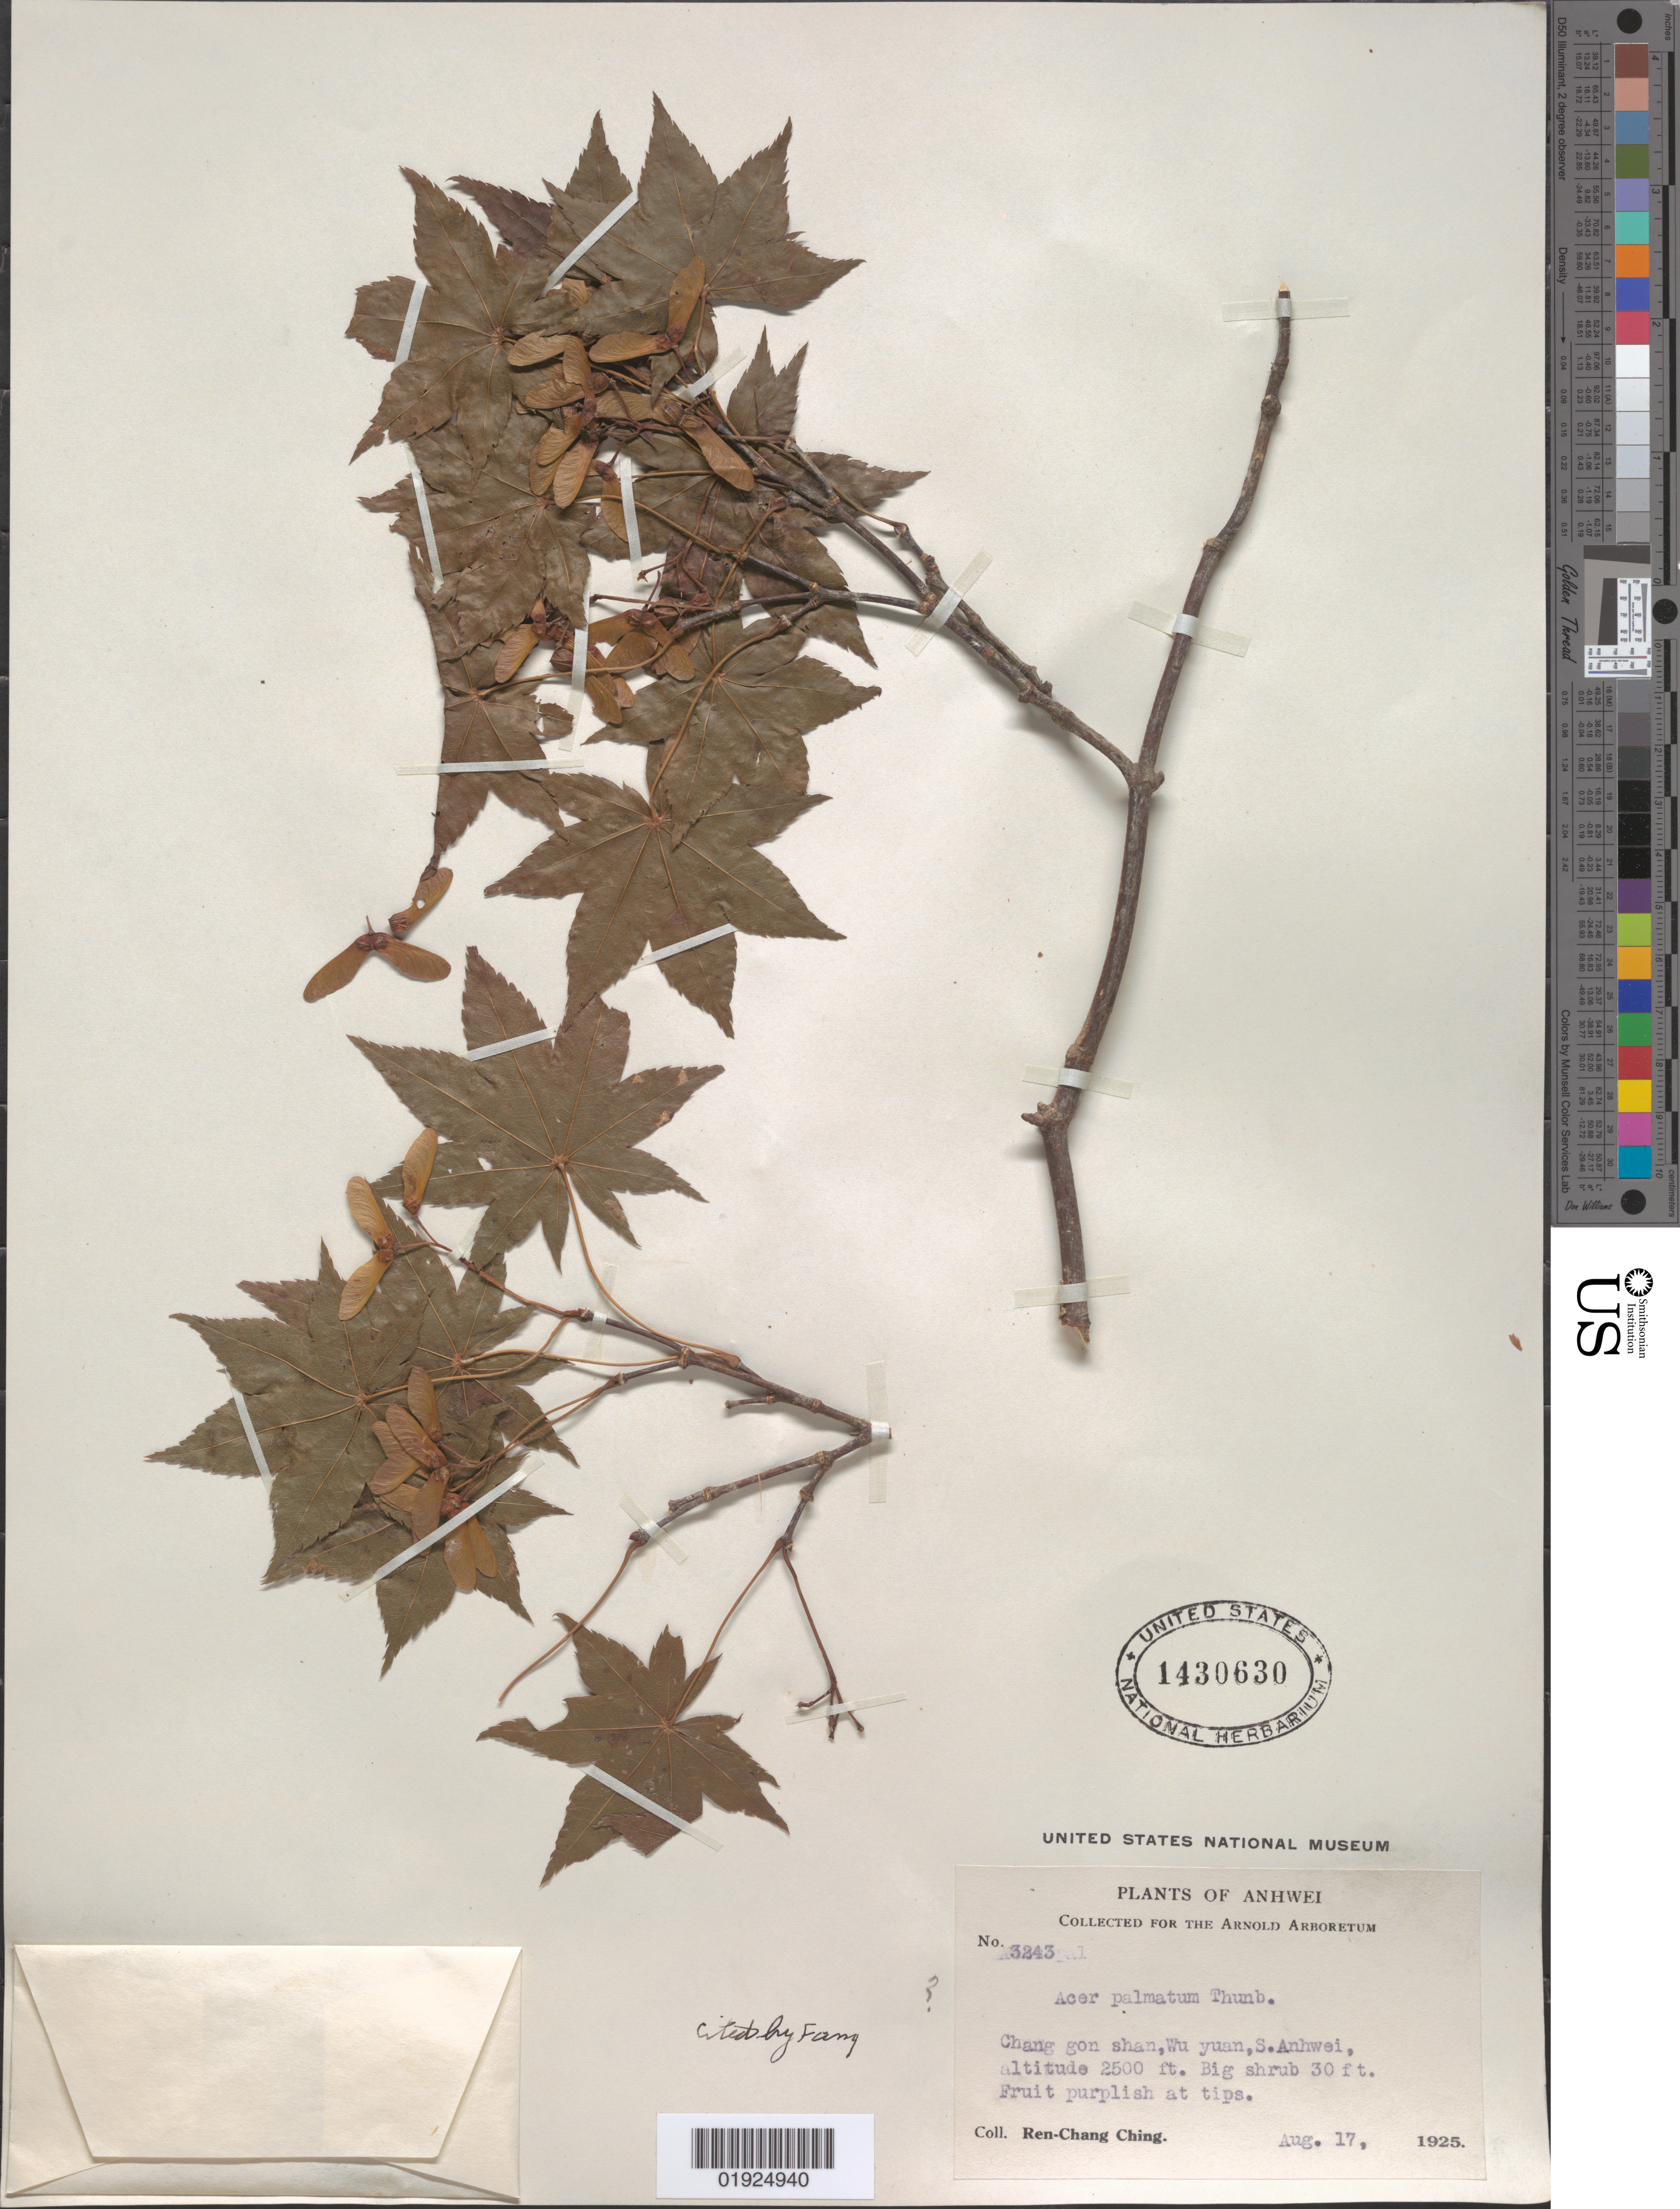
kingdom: Plantae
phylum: Tracheophyta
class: Magnoliopsida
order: Sapindales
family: Sapindaceae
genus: Acer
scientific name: Acer palmatum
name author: Thunb.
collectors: R. C. Ching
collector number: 3243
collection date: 1925-08-17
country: China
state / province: Anhui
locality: Anhwei [Anhui], Chang gon shan, Wu yuan, S. Anhwei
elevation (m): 762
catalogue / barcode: US 1430630